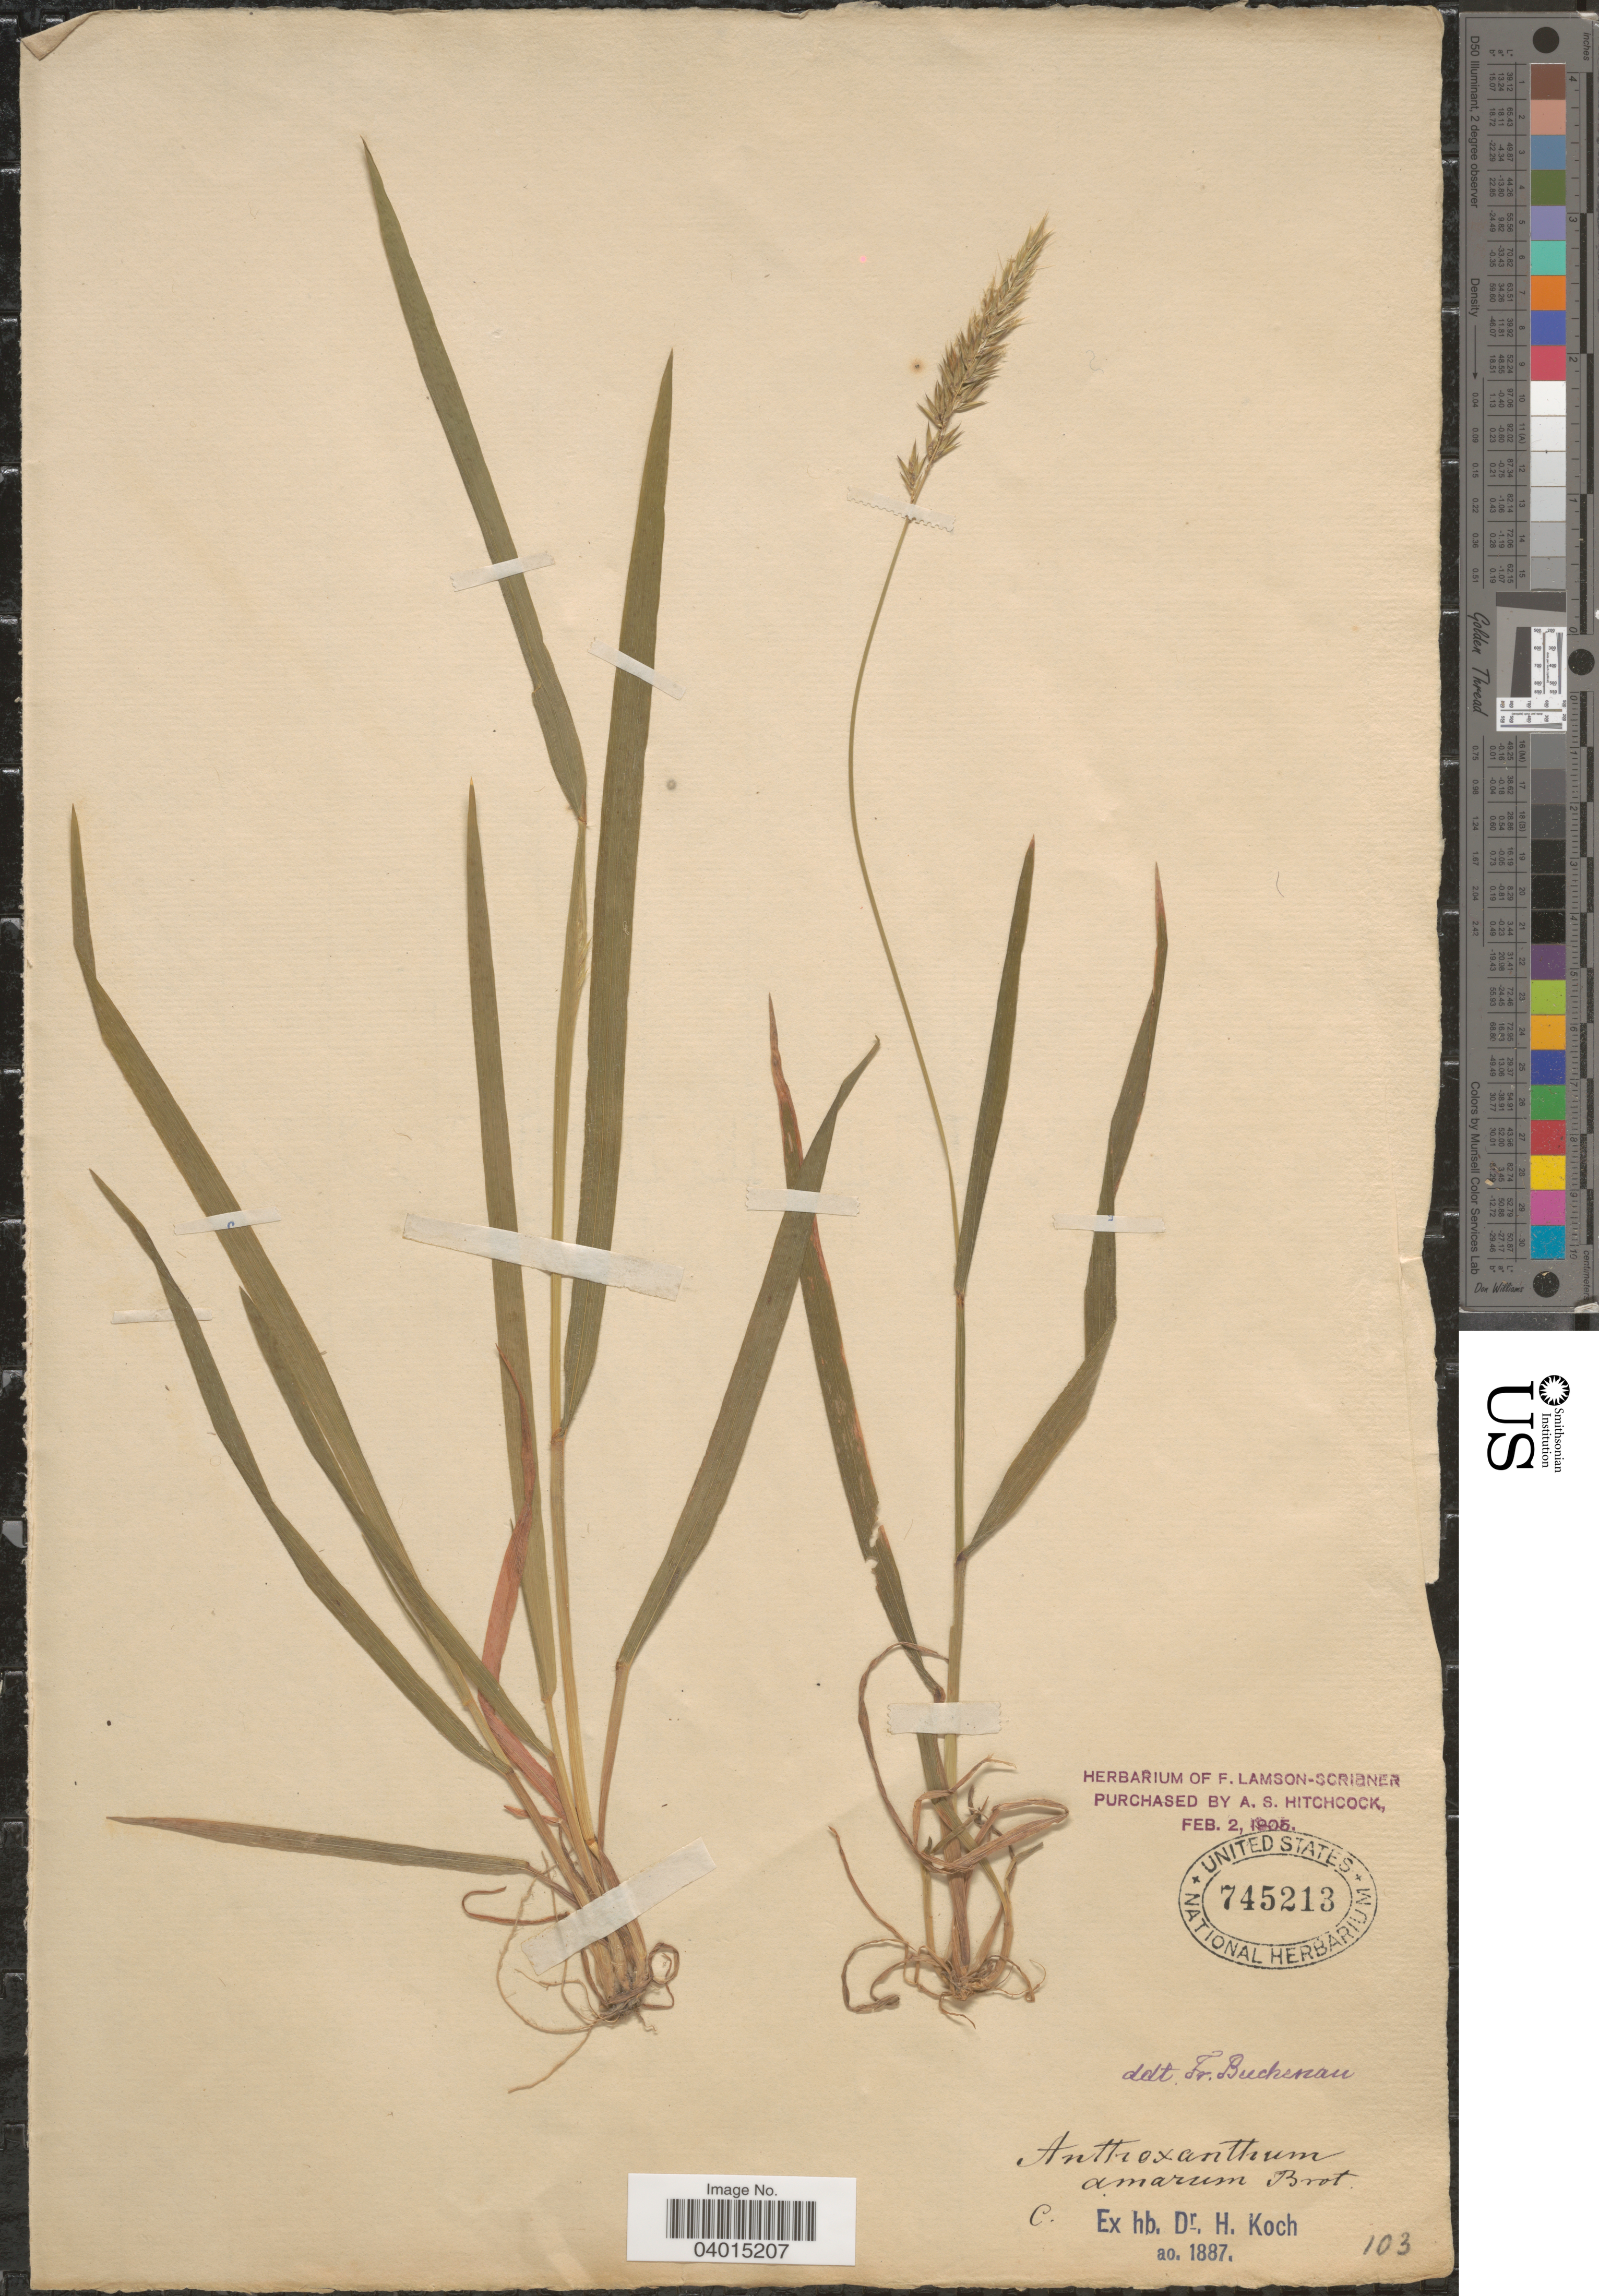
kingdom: Plantae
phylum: Tracheophyta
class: Liliopsida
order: Poales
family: Poaceae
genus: Anthoxanthum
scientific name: Anthoxanthum amarum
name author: Brot.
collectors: Ex herb. H. Koch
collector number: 103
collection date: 1887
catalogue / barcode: US 745213